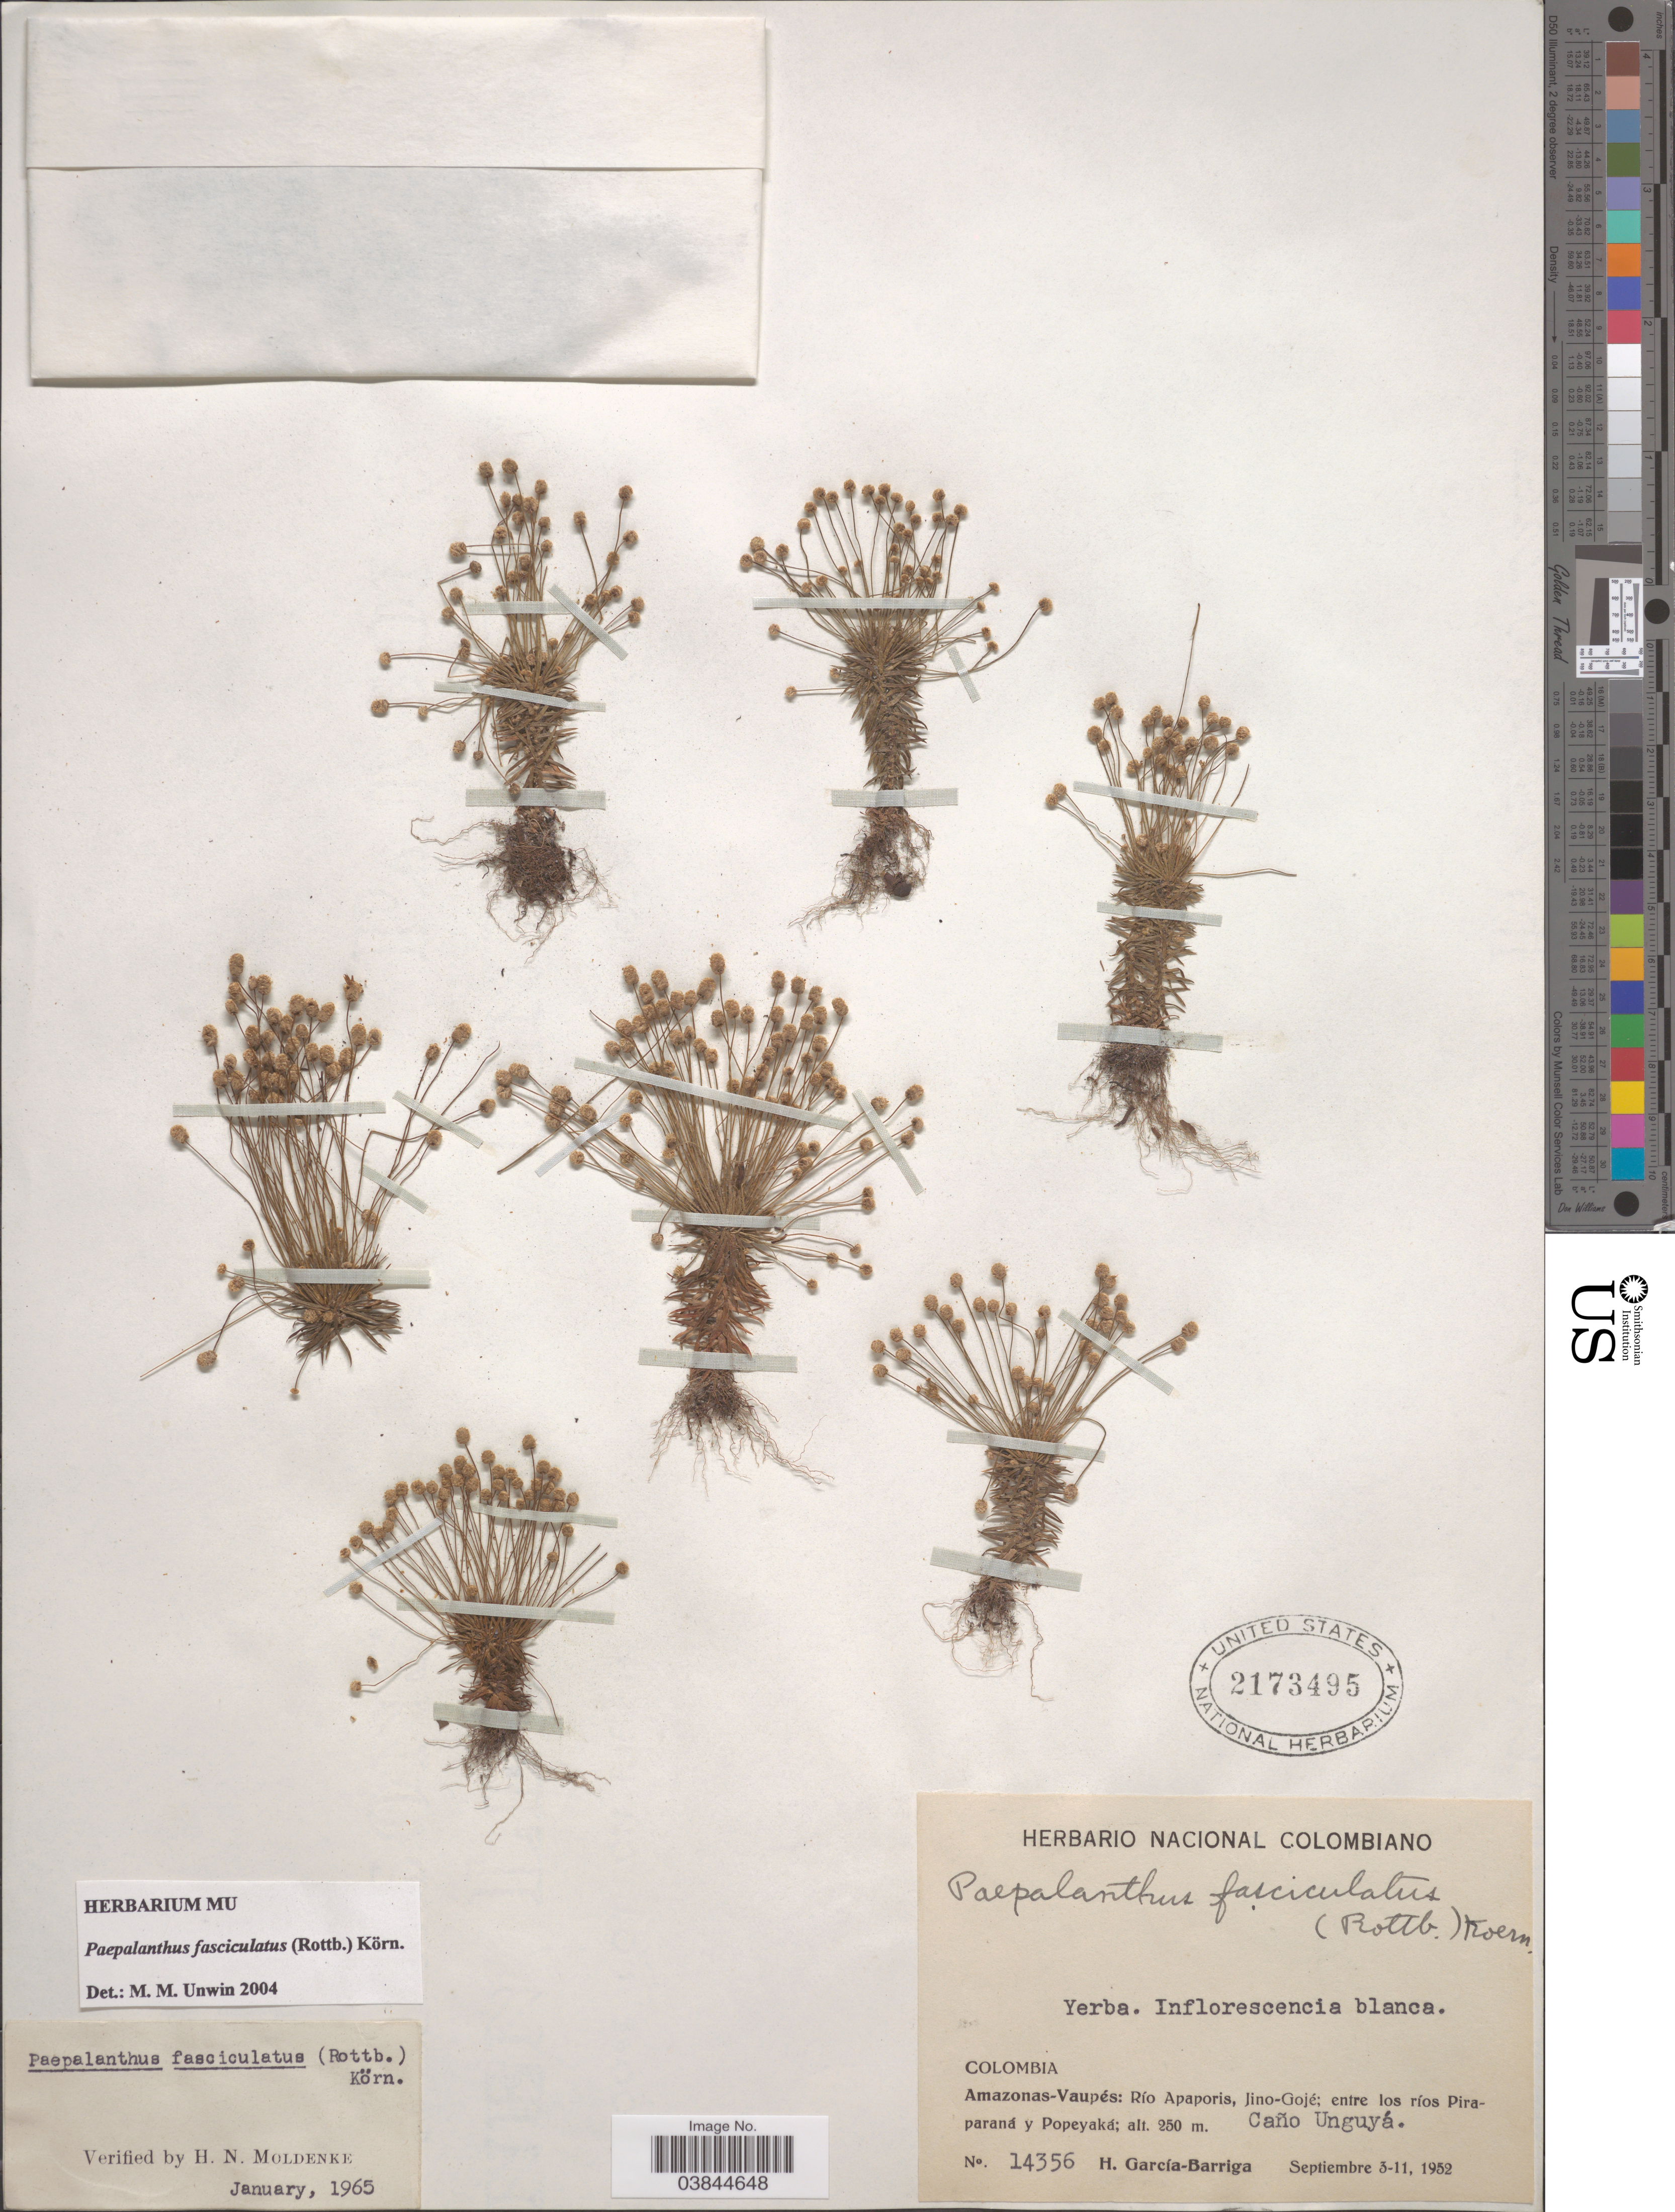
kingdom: Plantae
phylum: Tracheophyta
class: Liliopsida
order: Poales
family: Eriocaulaceae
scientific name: Giuliettia fasciculata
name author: (Rottb.) Andrino & Sano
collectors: H. García Barriga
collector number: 14356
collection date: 1952-09-03/1952-09-11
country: Colombia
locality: Amazonas-Vaupés: Rio Apaporis, Jino-Gojé: entre los ríos Piraparaná y Popeyaká. Caño Unguyá.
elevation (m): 250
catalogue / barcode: US 2173495